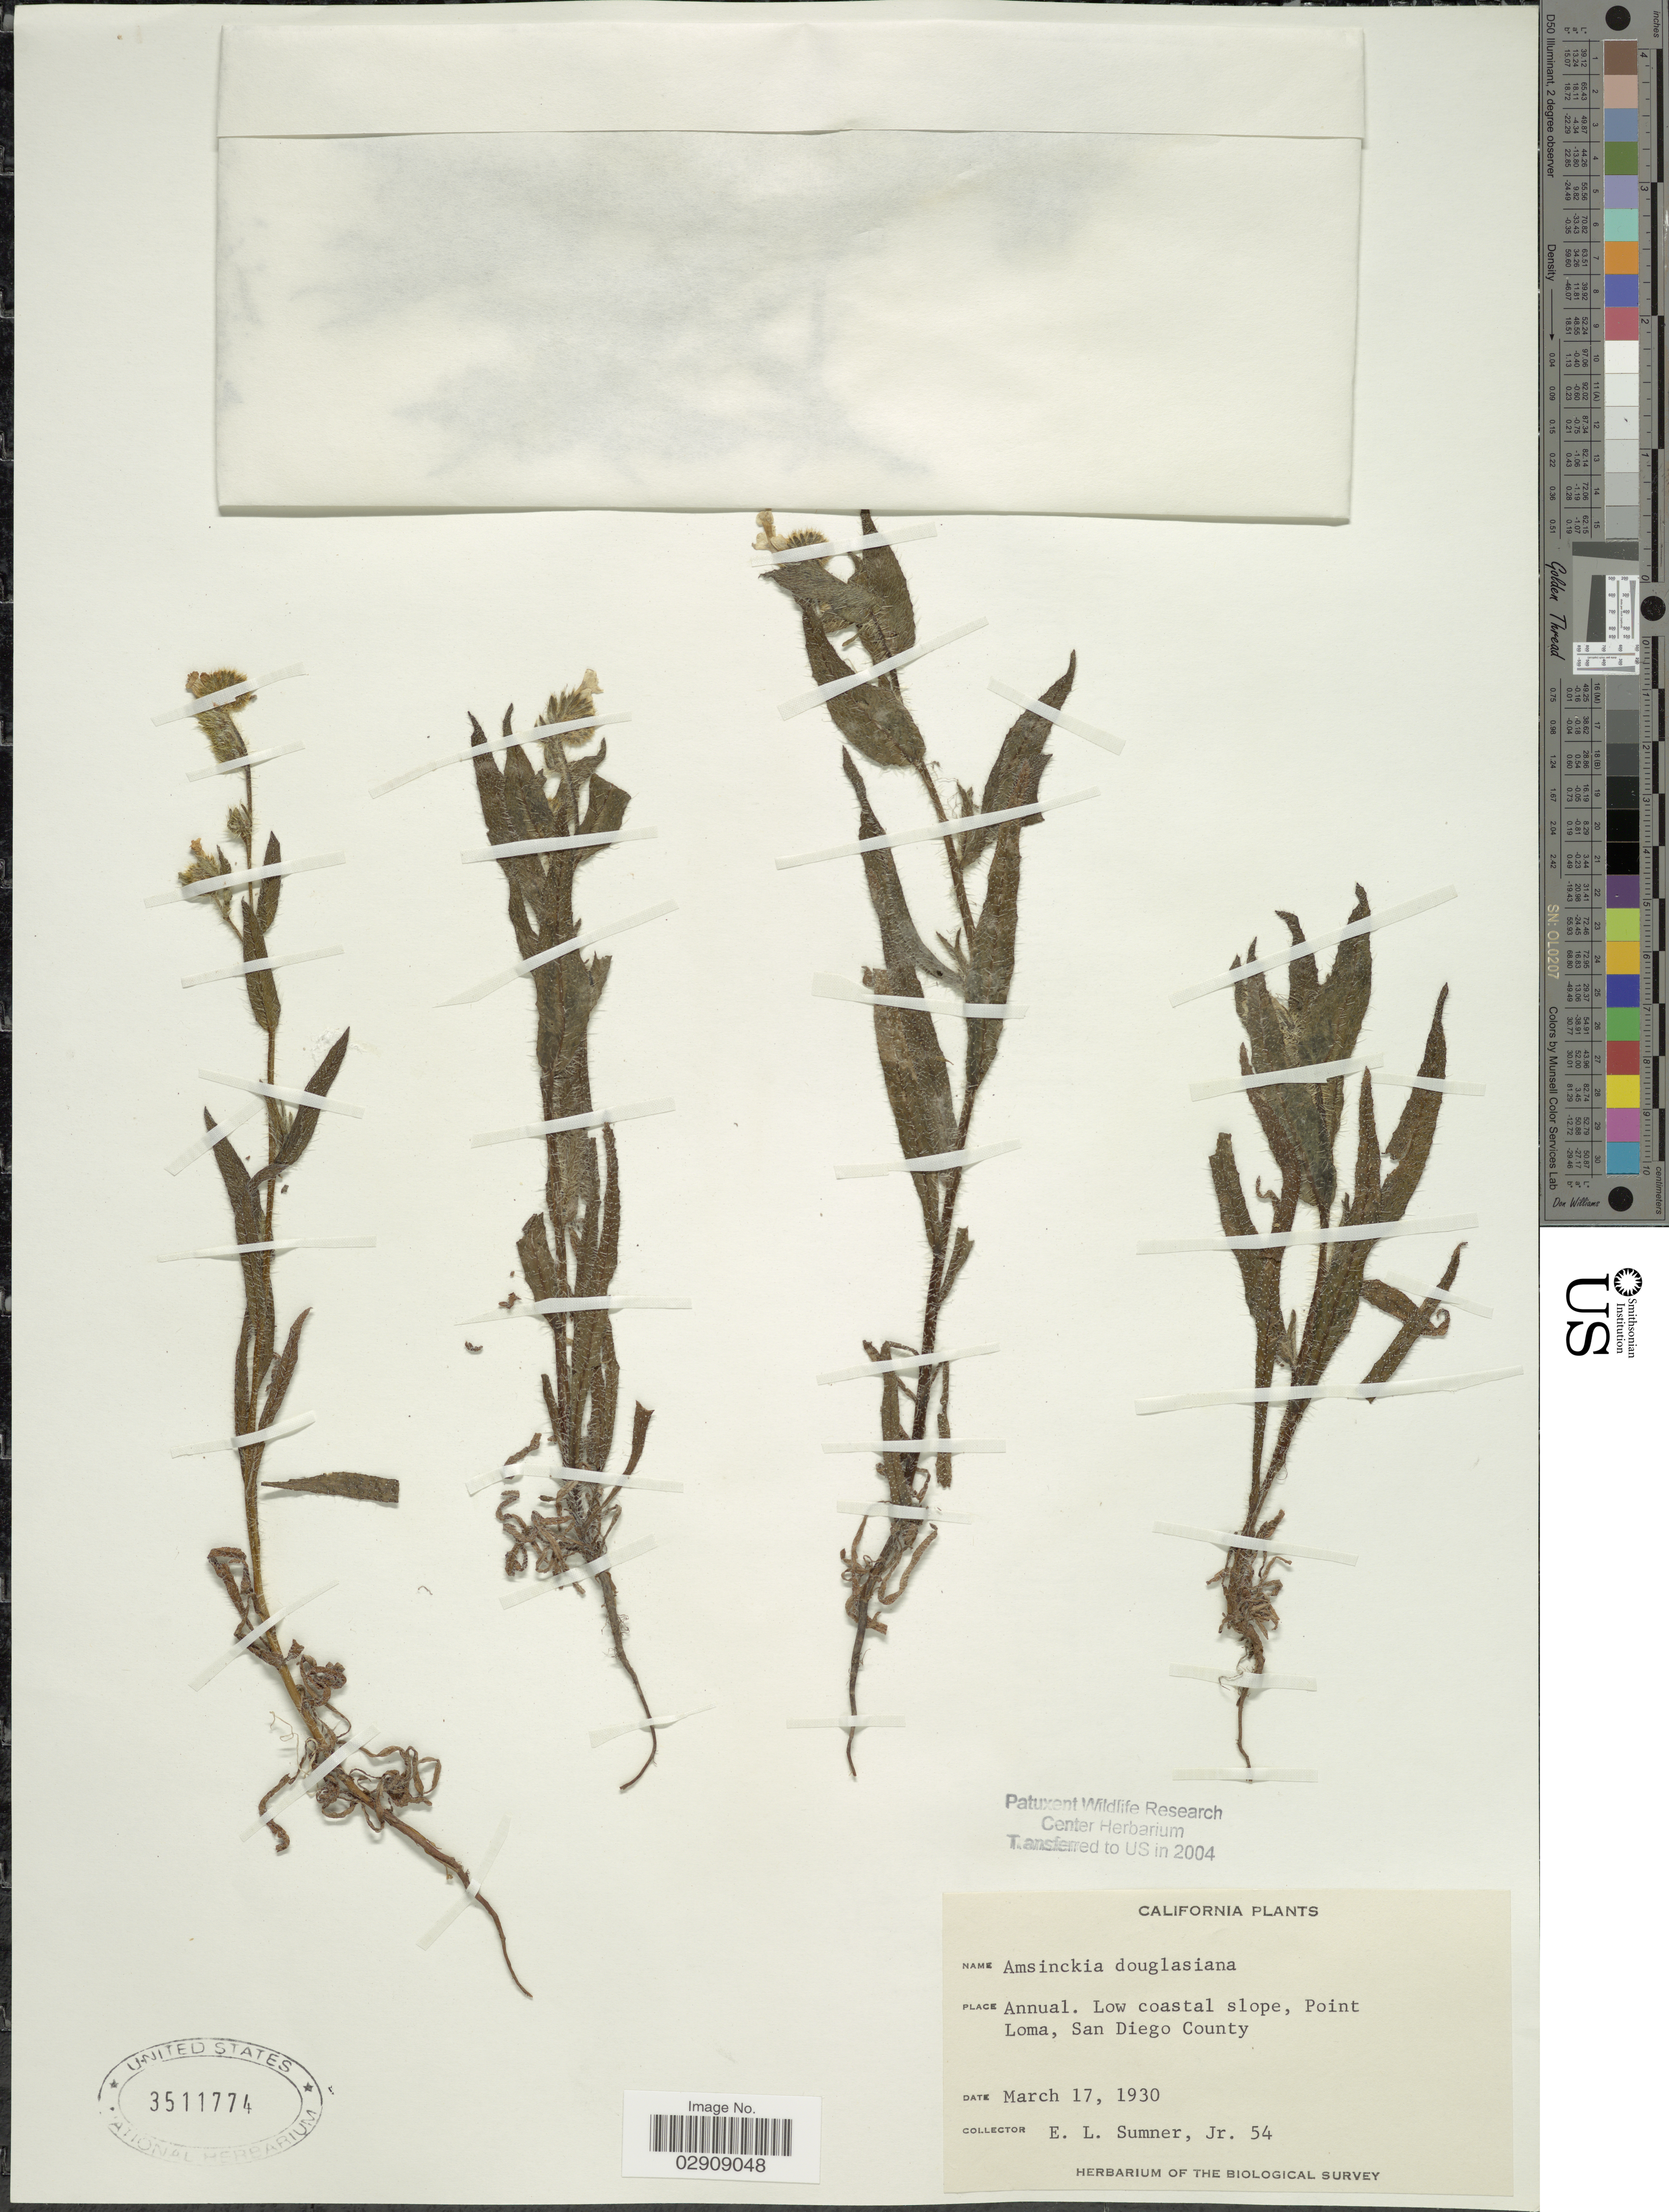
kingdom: Plantae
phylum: Tracheophyta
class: Magnoliopsida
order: Boraginales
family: Boraginaceae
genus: Amsinckia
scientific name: Amsinckia douglasiana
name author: A. DC.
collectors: E. Sumner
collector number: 54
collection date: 1930-03-17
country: United States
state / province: California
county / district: San Diego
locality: Low coastal slope, Point Loma, San Diego County.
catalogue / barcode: US 3511774